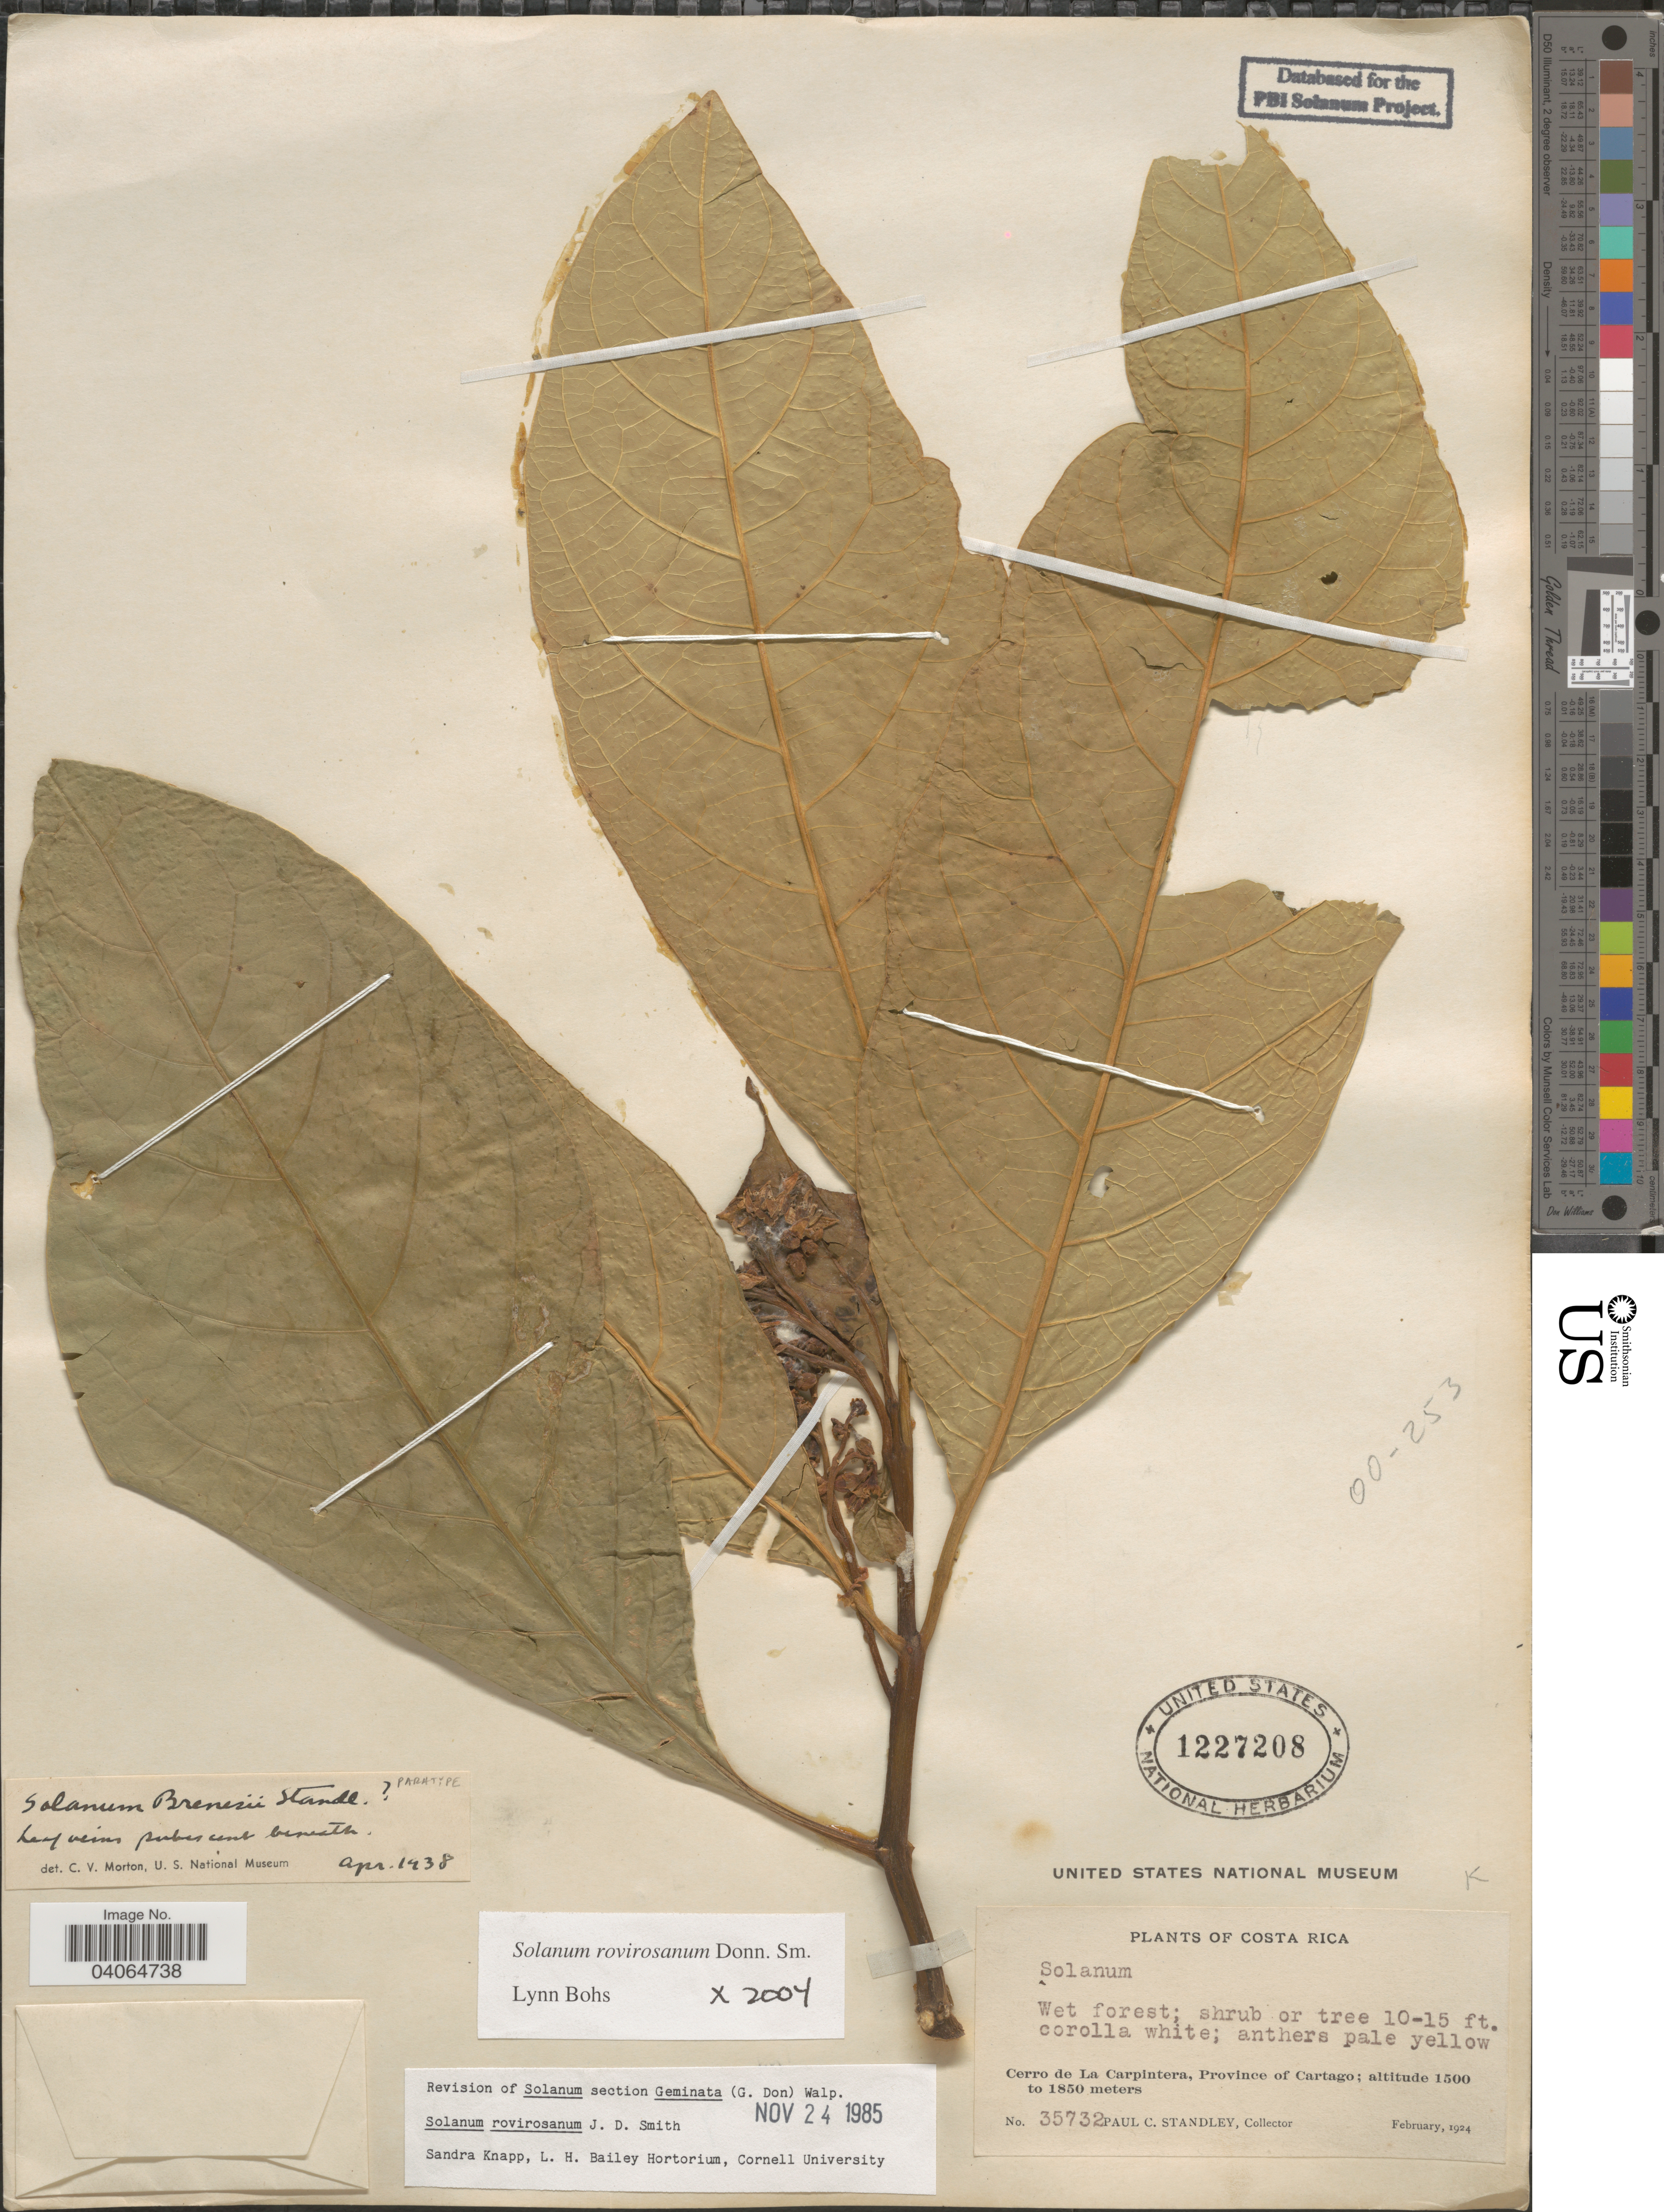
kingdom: Plantae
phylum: Tracheophyta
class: Magnoliopsida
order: Solanales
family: Solanaceae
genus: Solanum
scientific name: Solanum rovirosanum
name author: Donn. Sm.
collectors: P. C. Standley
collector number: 35732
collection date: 1924-02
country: Costa Rica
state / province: Cartago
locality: Cerro de La Carpintera.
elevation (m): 1500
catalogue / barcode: US 1227208